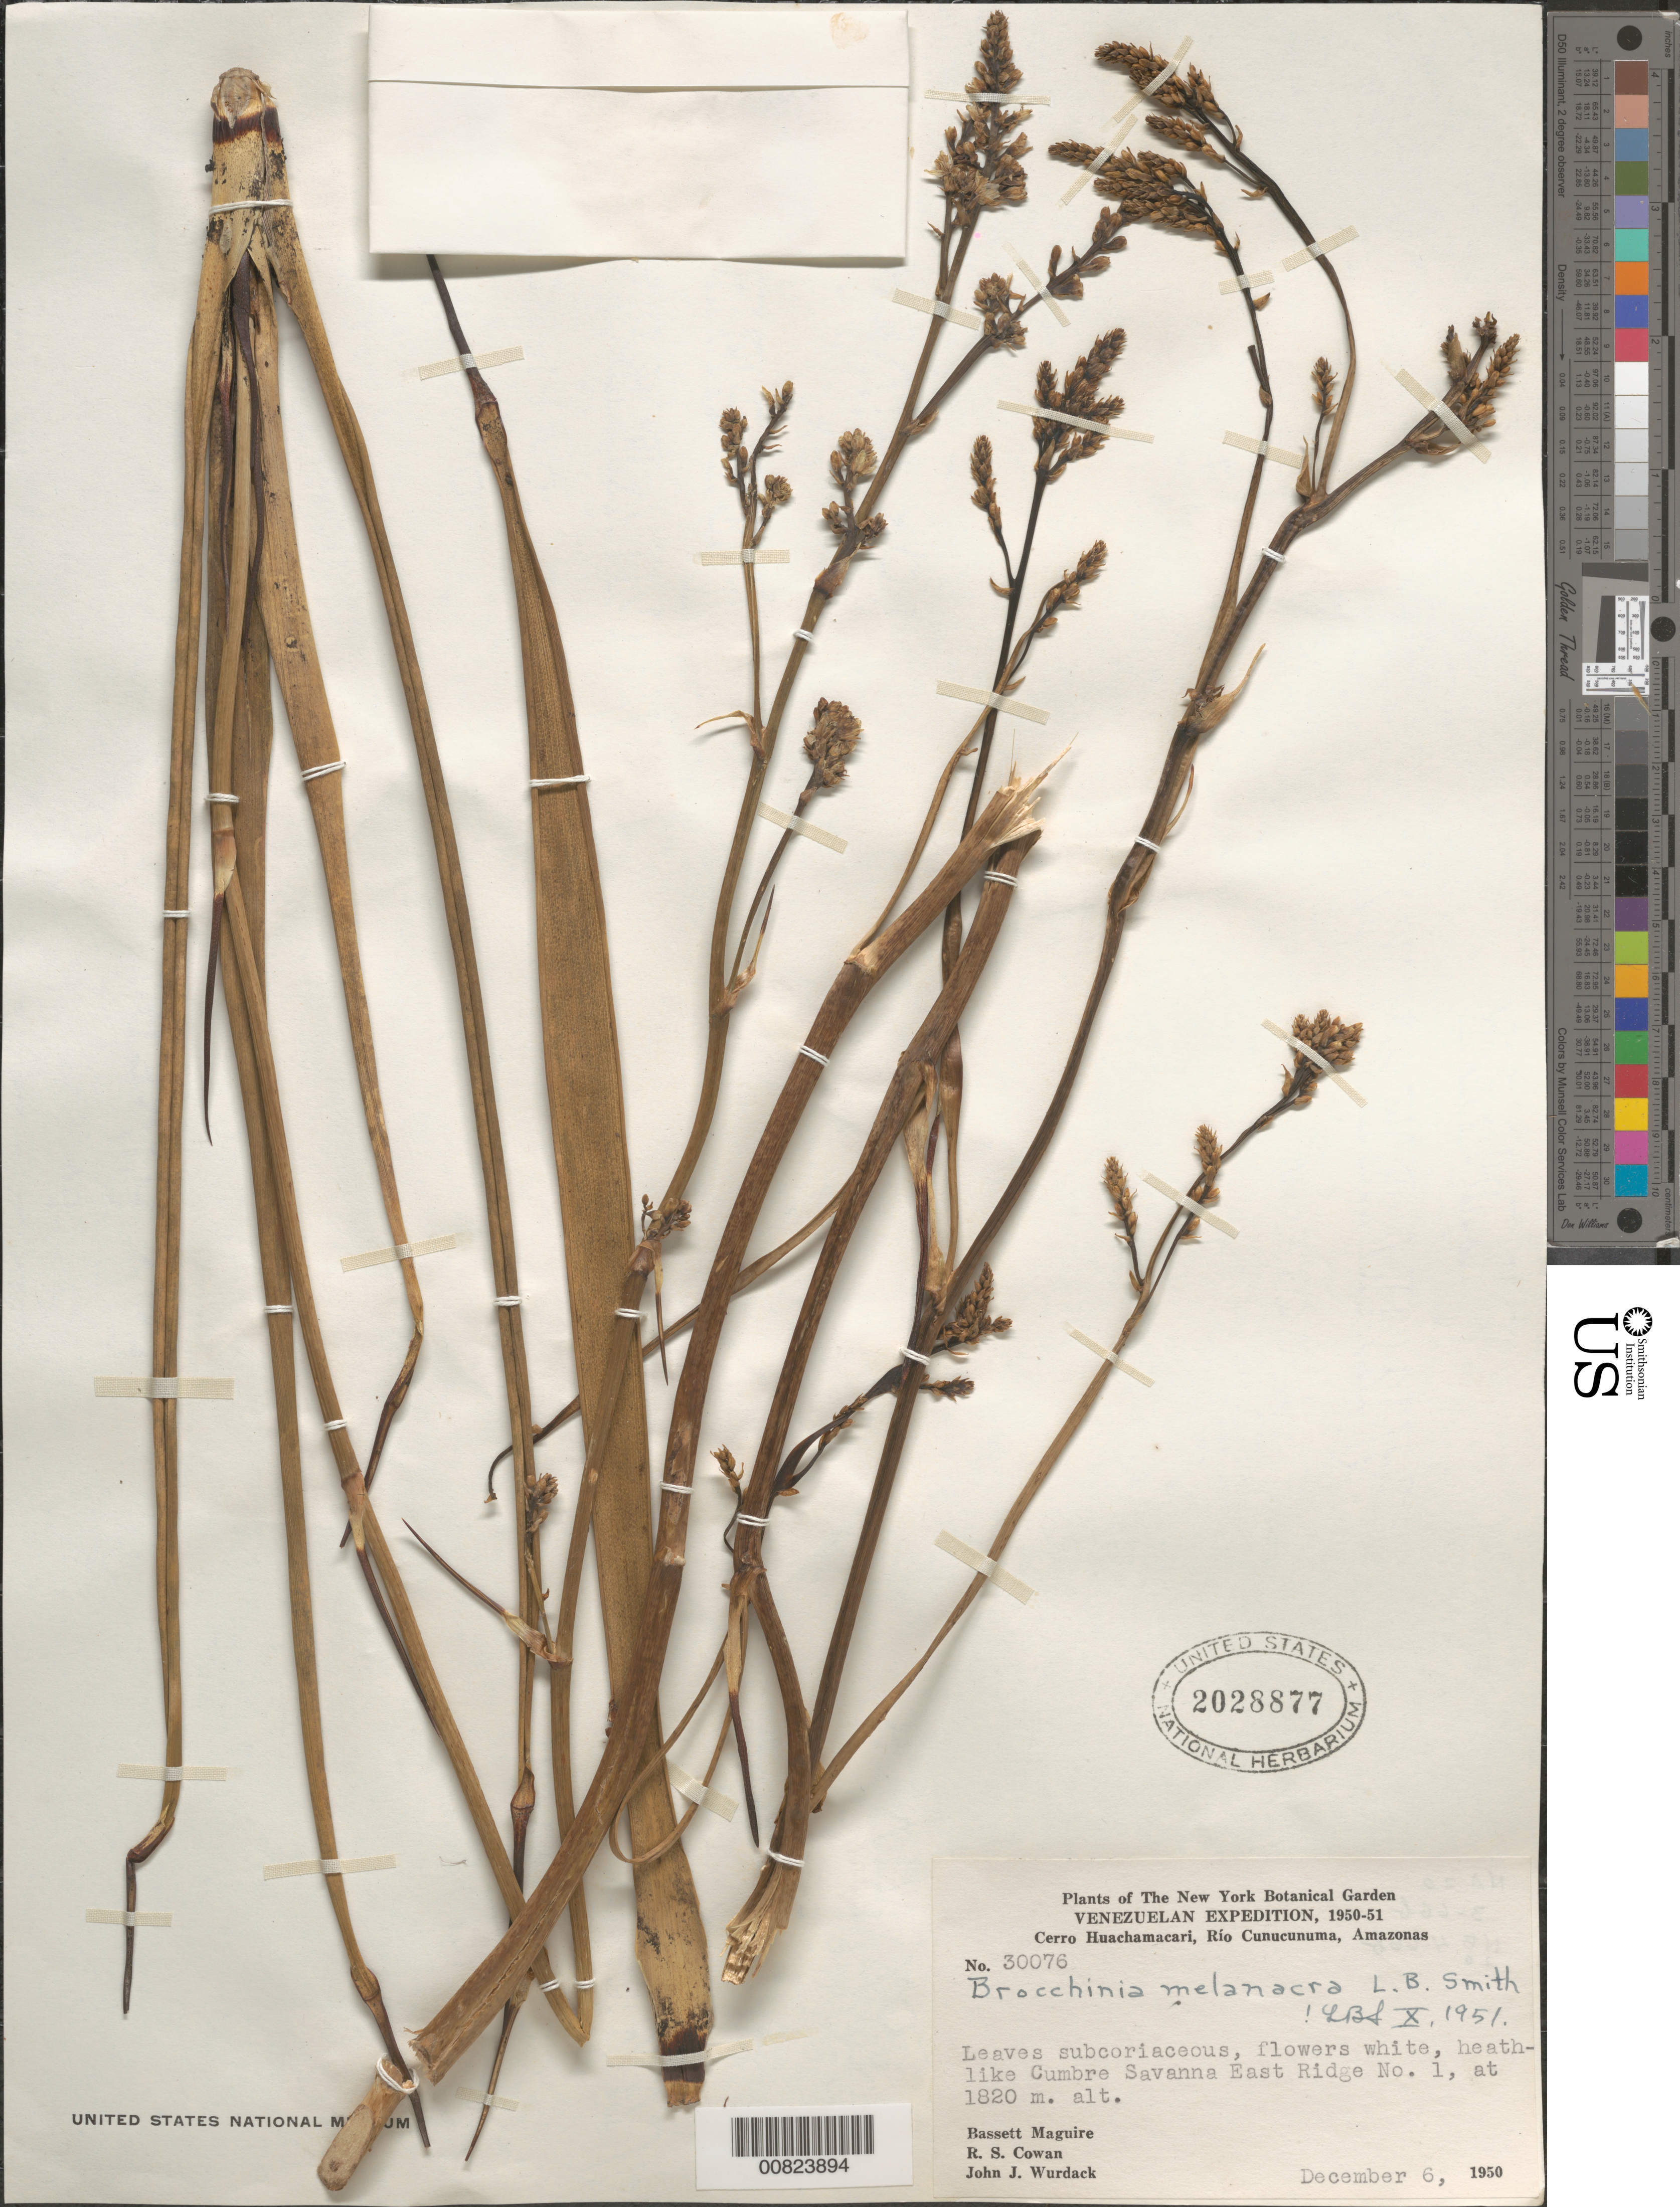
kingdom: Plantae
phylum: Tracheophyta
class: Liliopsida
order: Poales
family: Bromeliaceae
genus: Brocchinia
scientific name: Brocchinia melanacra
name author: L.B. Sm.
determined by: Smith, Lyman B., (US), NMNH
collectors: B. Maguire, R. S. Cowan & J. J. Wurdack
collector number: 30076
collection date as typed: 6-Dec-50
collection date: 1950-12-06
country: Venezuela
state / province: Amazonas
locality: Cerro Huachamacari, Río Cunucunuma, Summit of East Ridge I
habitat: Heath-like cumbre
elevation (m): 1820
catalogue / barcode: US 2028877